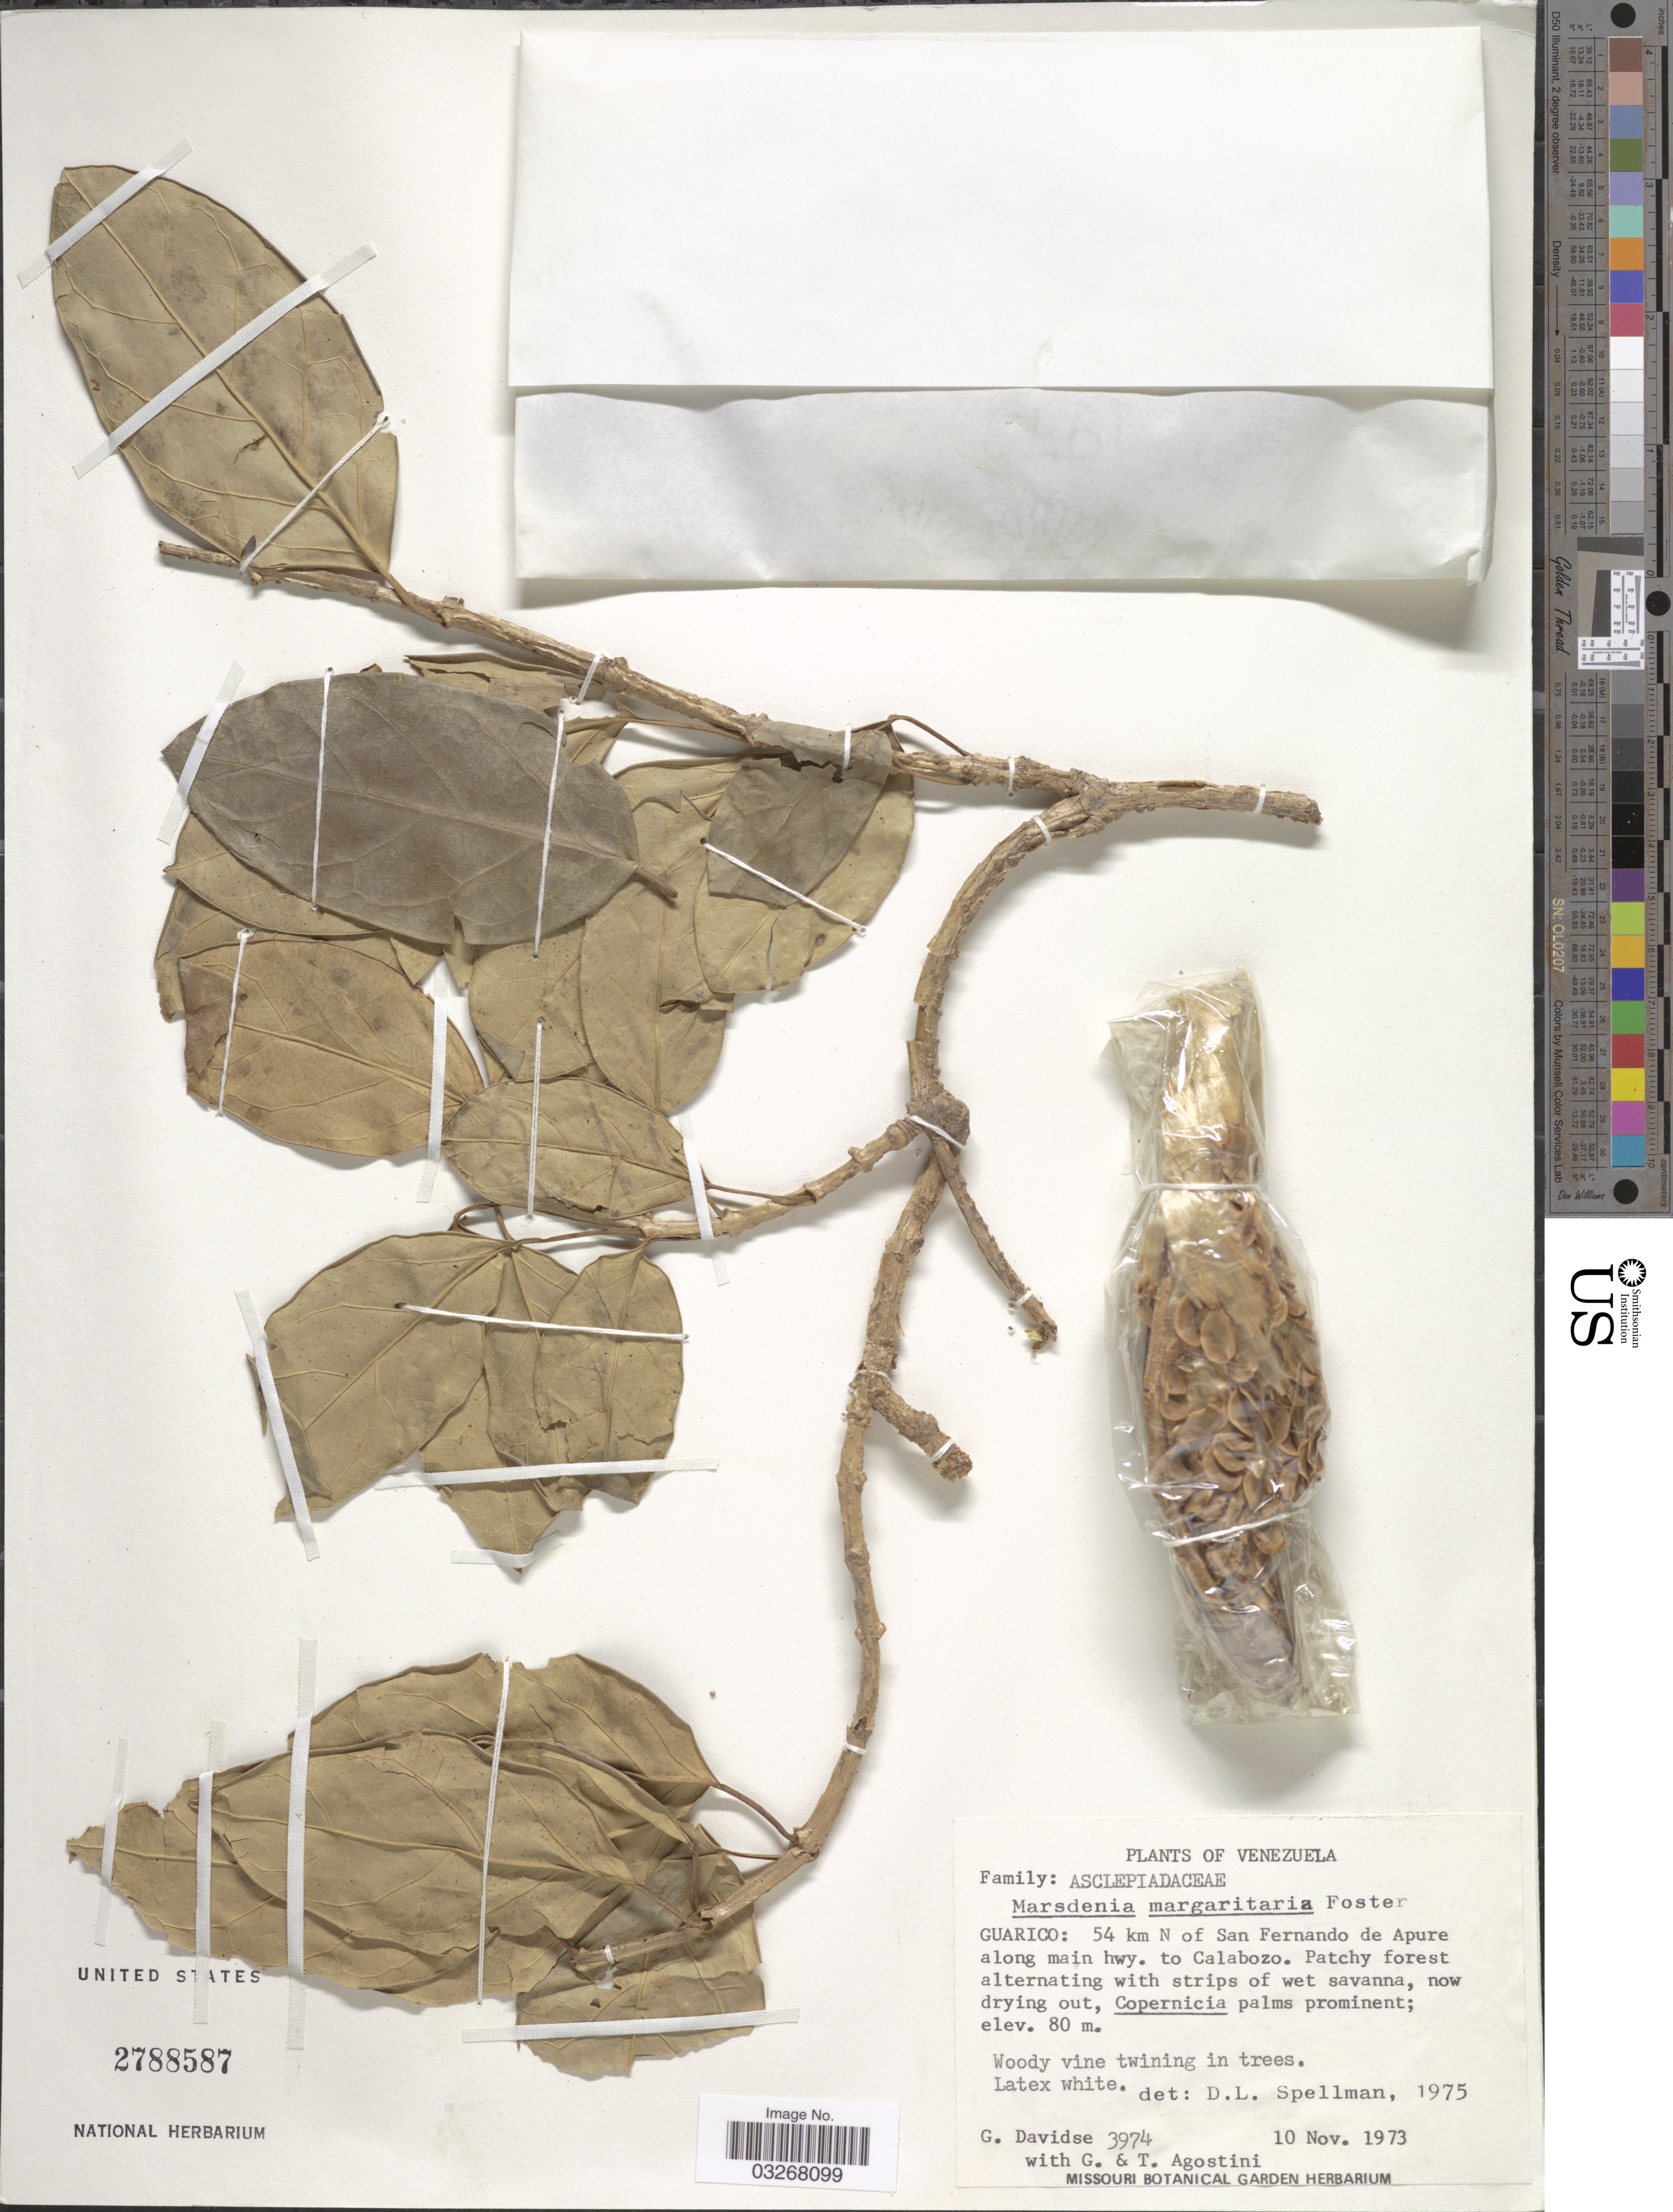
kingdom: Plantae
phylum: Tracheophyta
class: Magnoliopsida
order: Gentianales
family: Apocynaceae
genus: Marsdenia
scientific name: Marsdenia margaritaria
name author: R.C. Foster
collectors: G. Davidse, G. Agostini & T. Agostini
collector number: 3974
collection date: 1973-11-10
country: Venezuela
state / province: Guárico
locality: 54 km N of San Fernando de Apure along main hwy. to Calabozo.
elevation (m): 80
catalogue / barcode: US 2788587